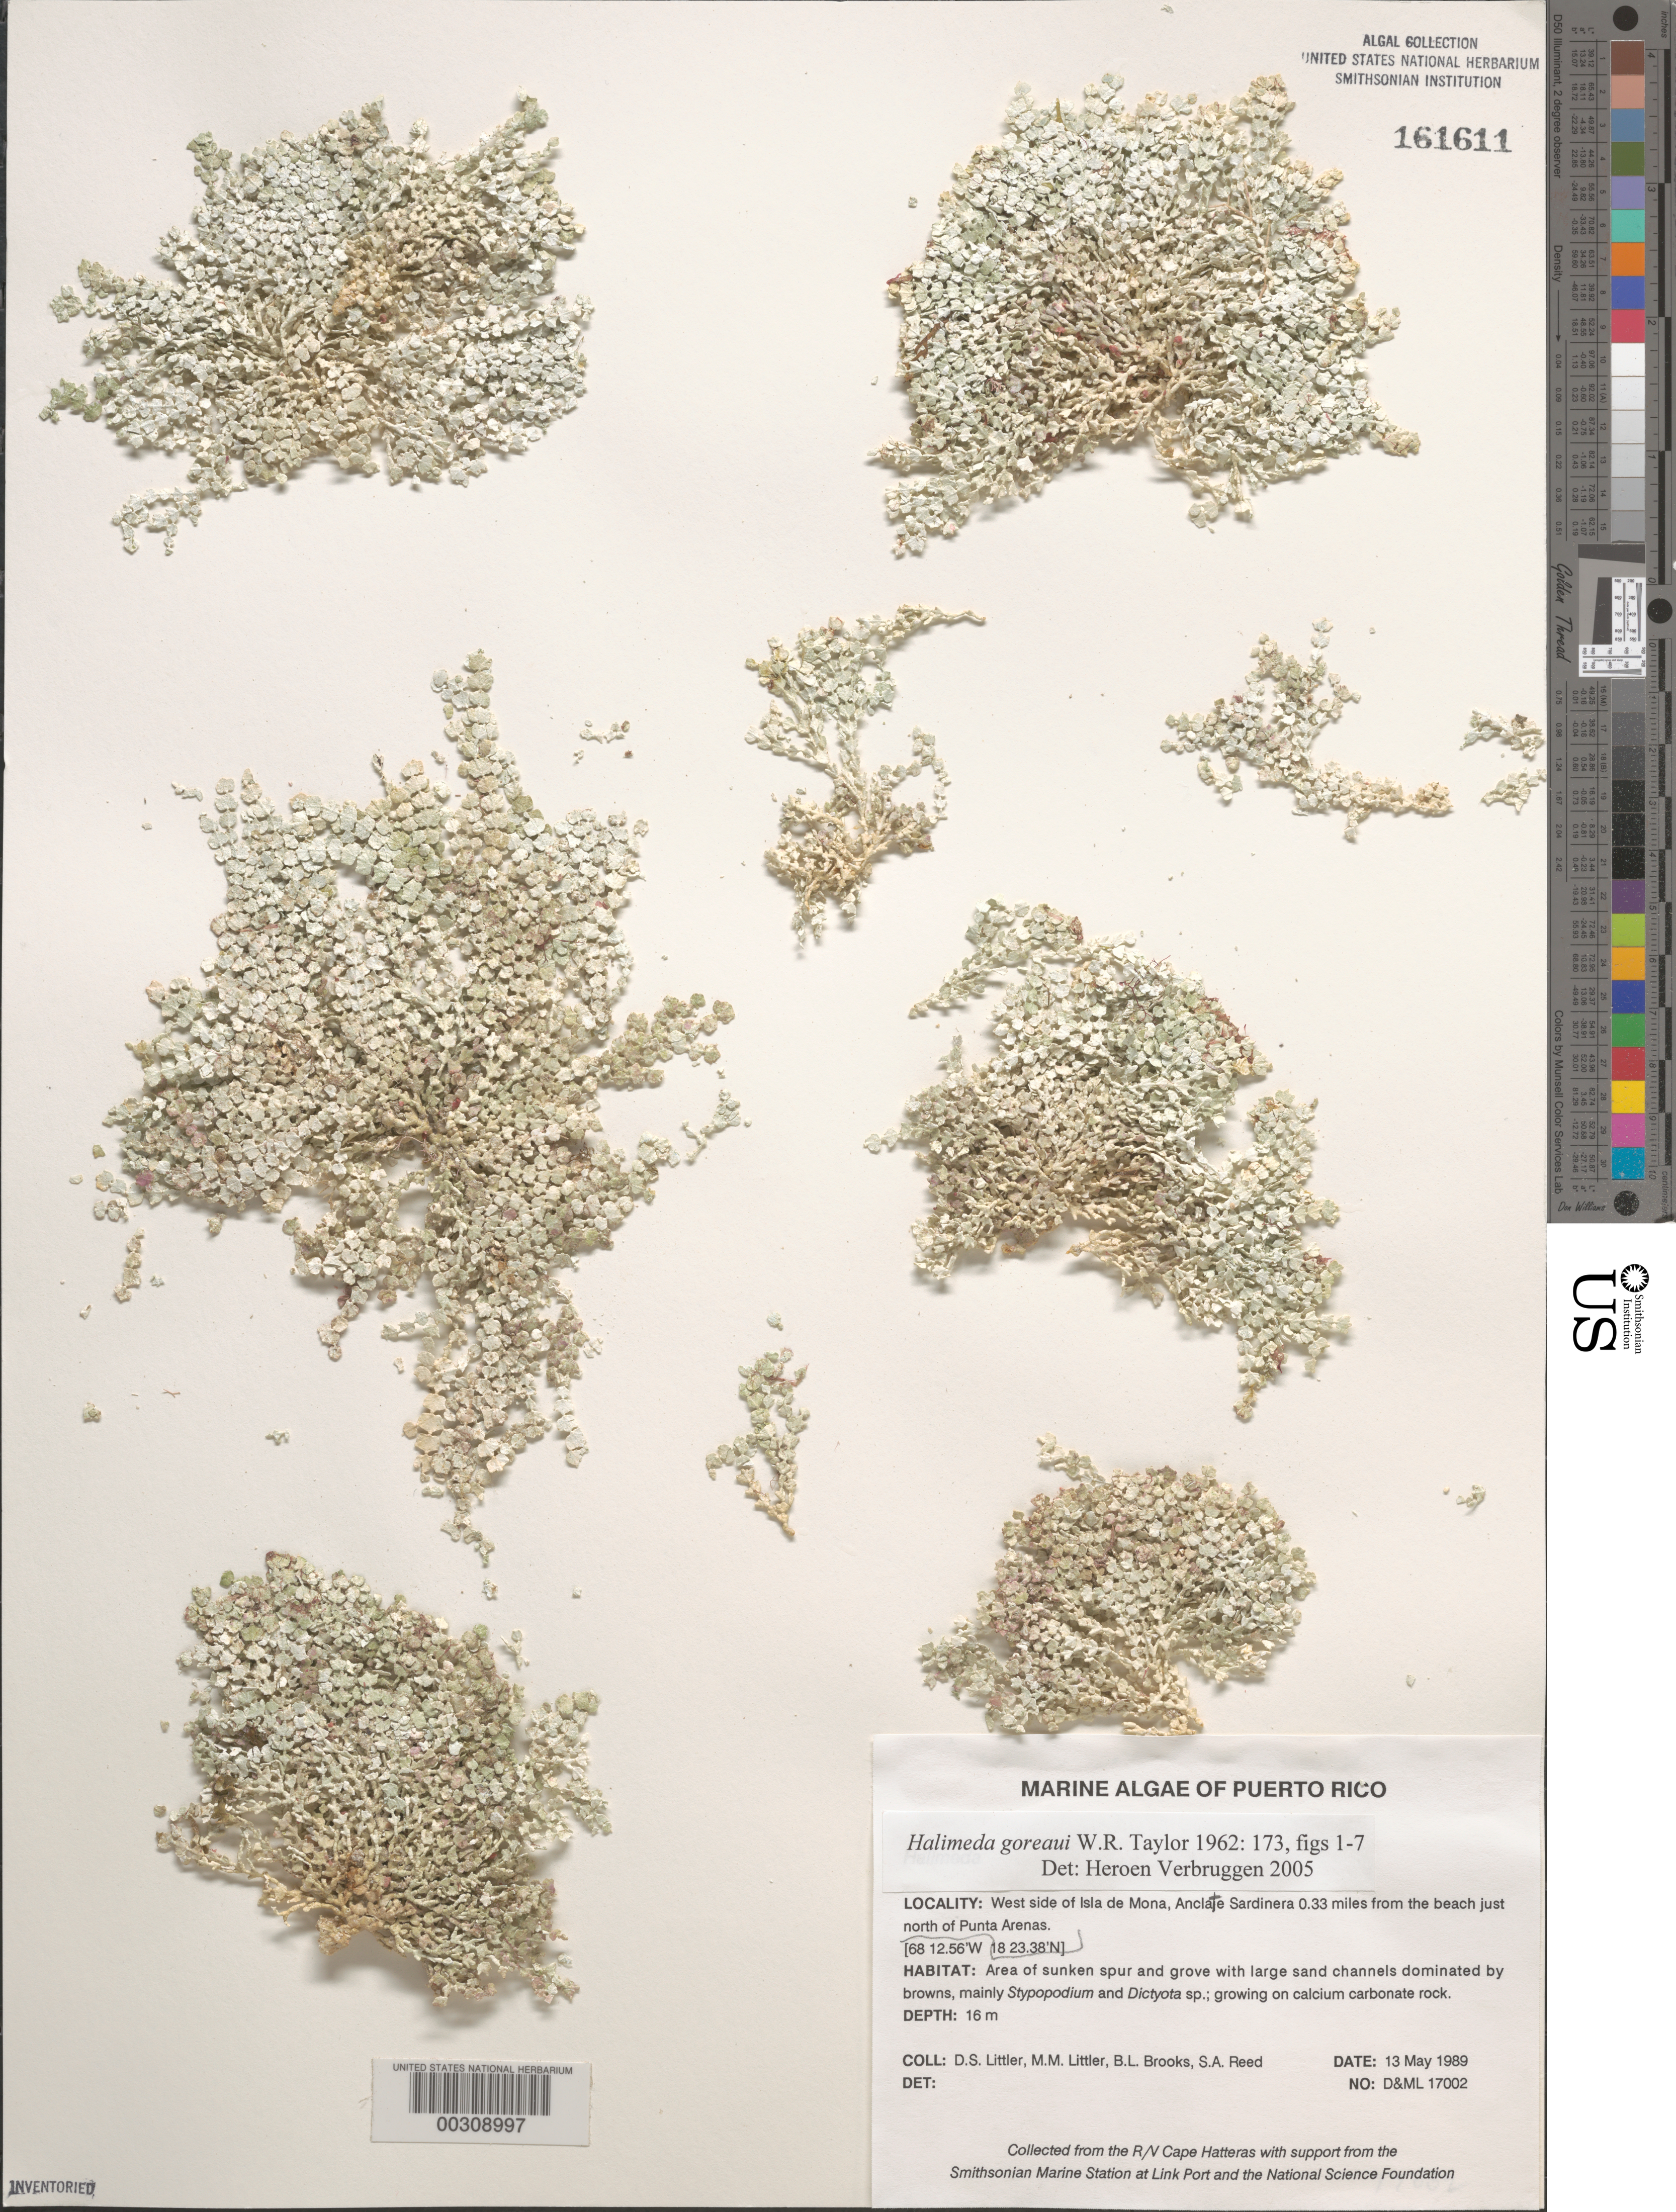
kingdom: Plantae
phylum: Chlorophyta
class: Ulvophyceae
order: Bryopsidales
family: Halimedaceae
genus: Halimeda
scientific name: Halimeda goreaui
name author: W.R. Taylor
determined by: Verbruggen, H.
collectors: D. S. Littler, M. M. Littler, B. Brooks & S. Reed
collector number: D&ML 17002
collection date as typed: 13 May 1989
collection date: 1989-05-13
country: Puerto Rico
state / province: Mayaguez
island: Isla de Mona (Isla Mona)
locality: Anclate Sardinera north of Punta Arenas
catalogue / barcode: US 161611